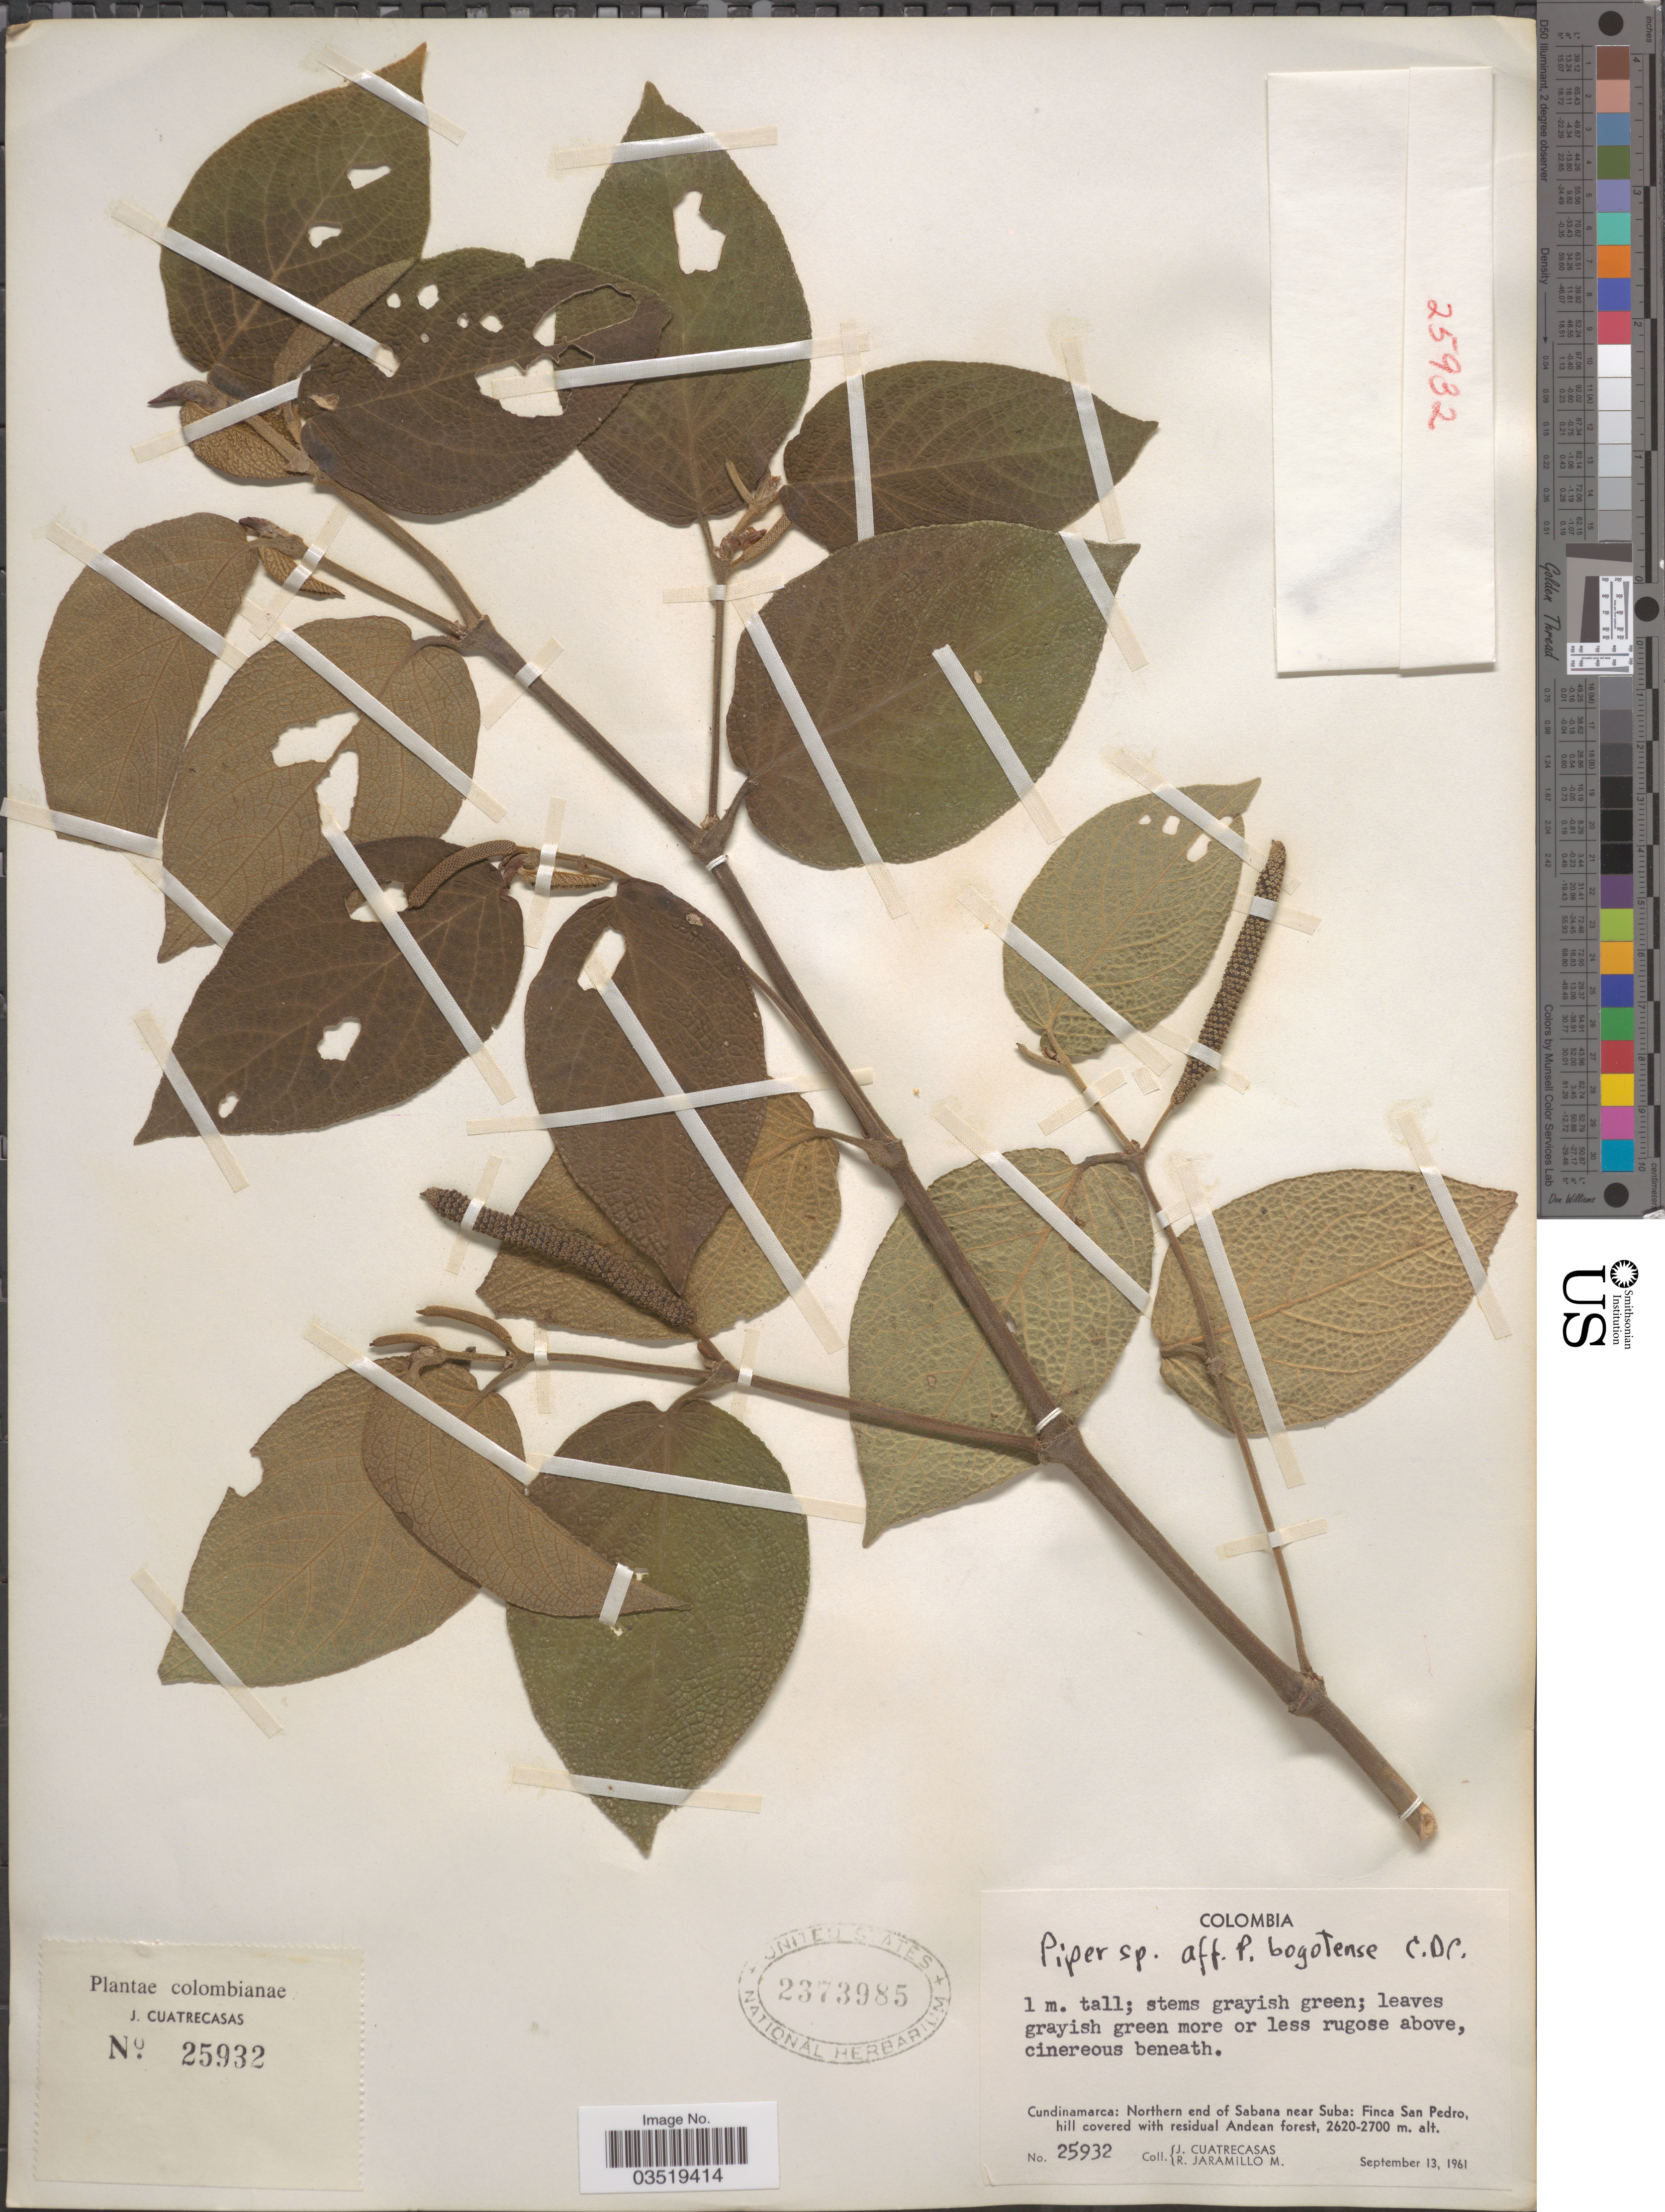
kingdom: Plantae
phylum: Tracheophyta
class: Magnoliopsida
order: Piperales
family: Piperaceae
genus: Piper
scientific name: Piper bogotense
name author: C. DC.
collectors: J. Cuatrecasas & R. Jaramillo M.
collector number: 25932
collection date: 1961-09-13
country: Colombia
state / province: Cundinamarca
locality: Northern end of Sabana near Suba: Finca San Pedro, hill covered with residual Andean forest.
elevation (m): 2620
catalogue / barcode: US 2373985